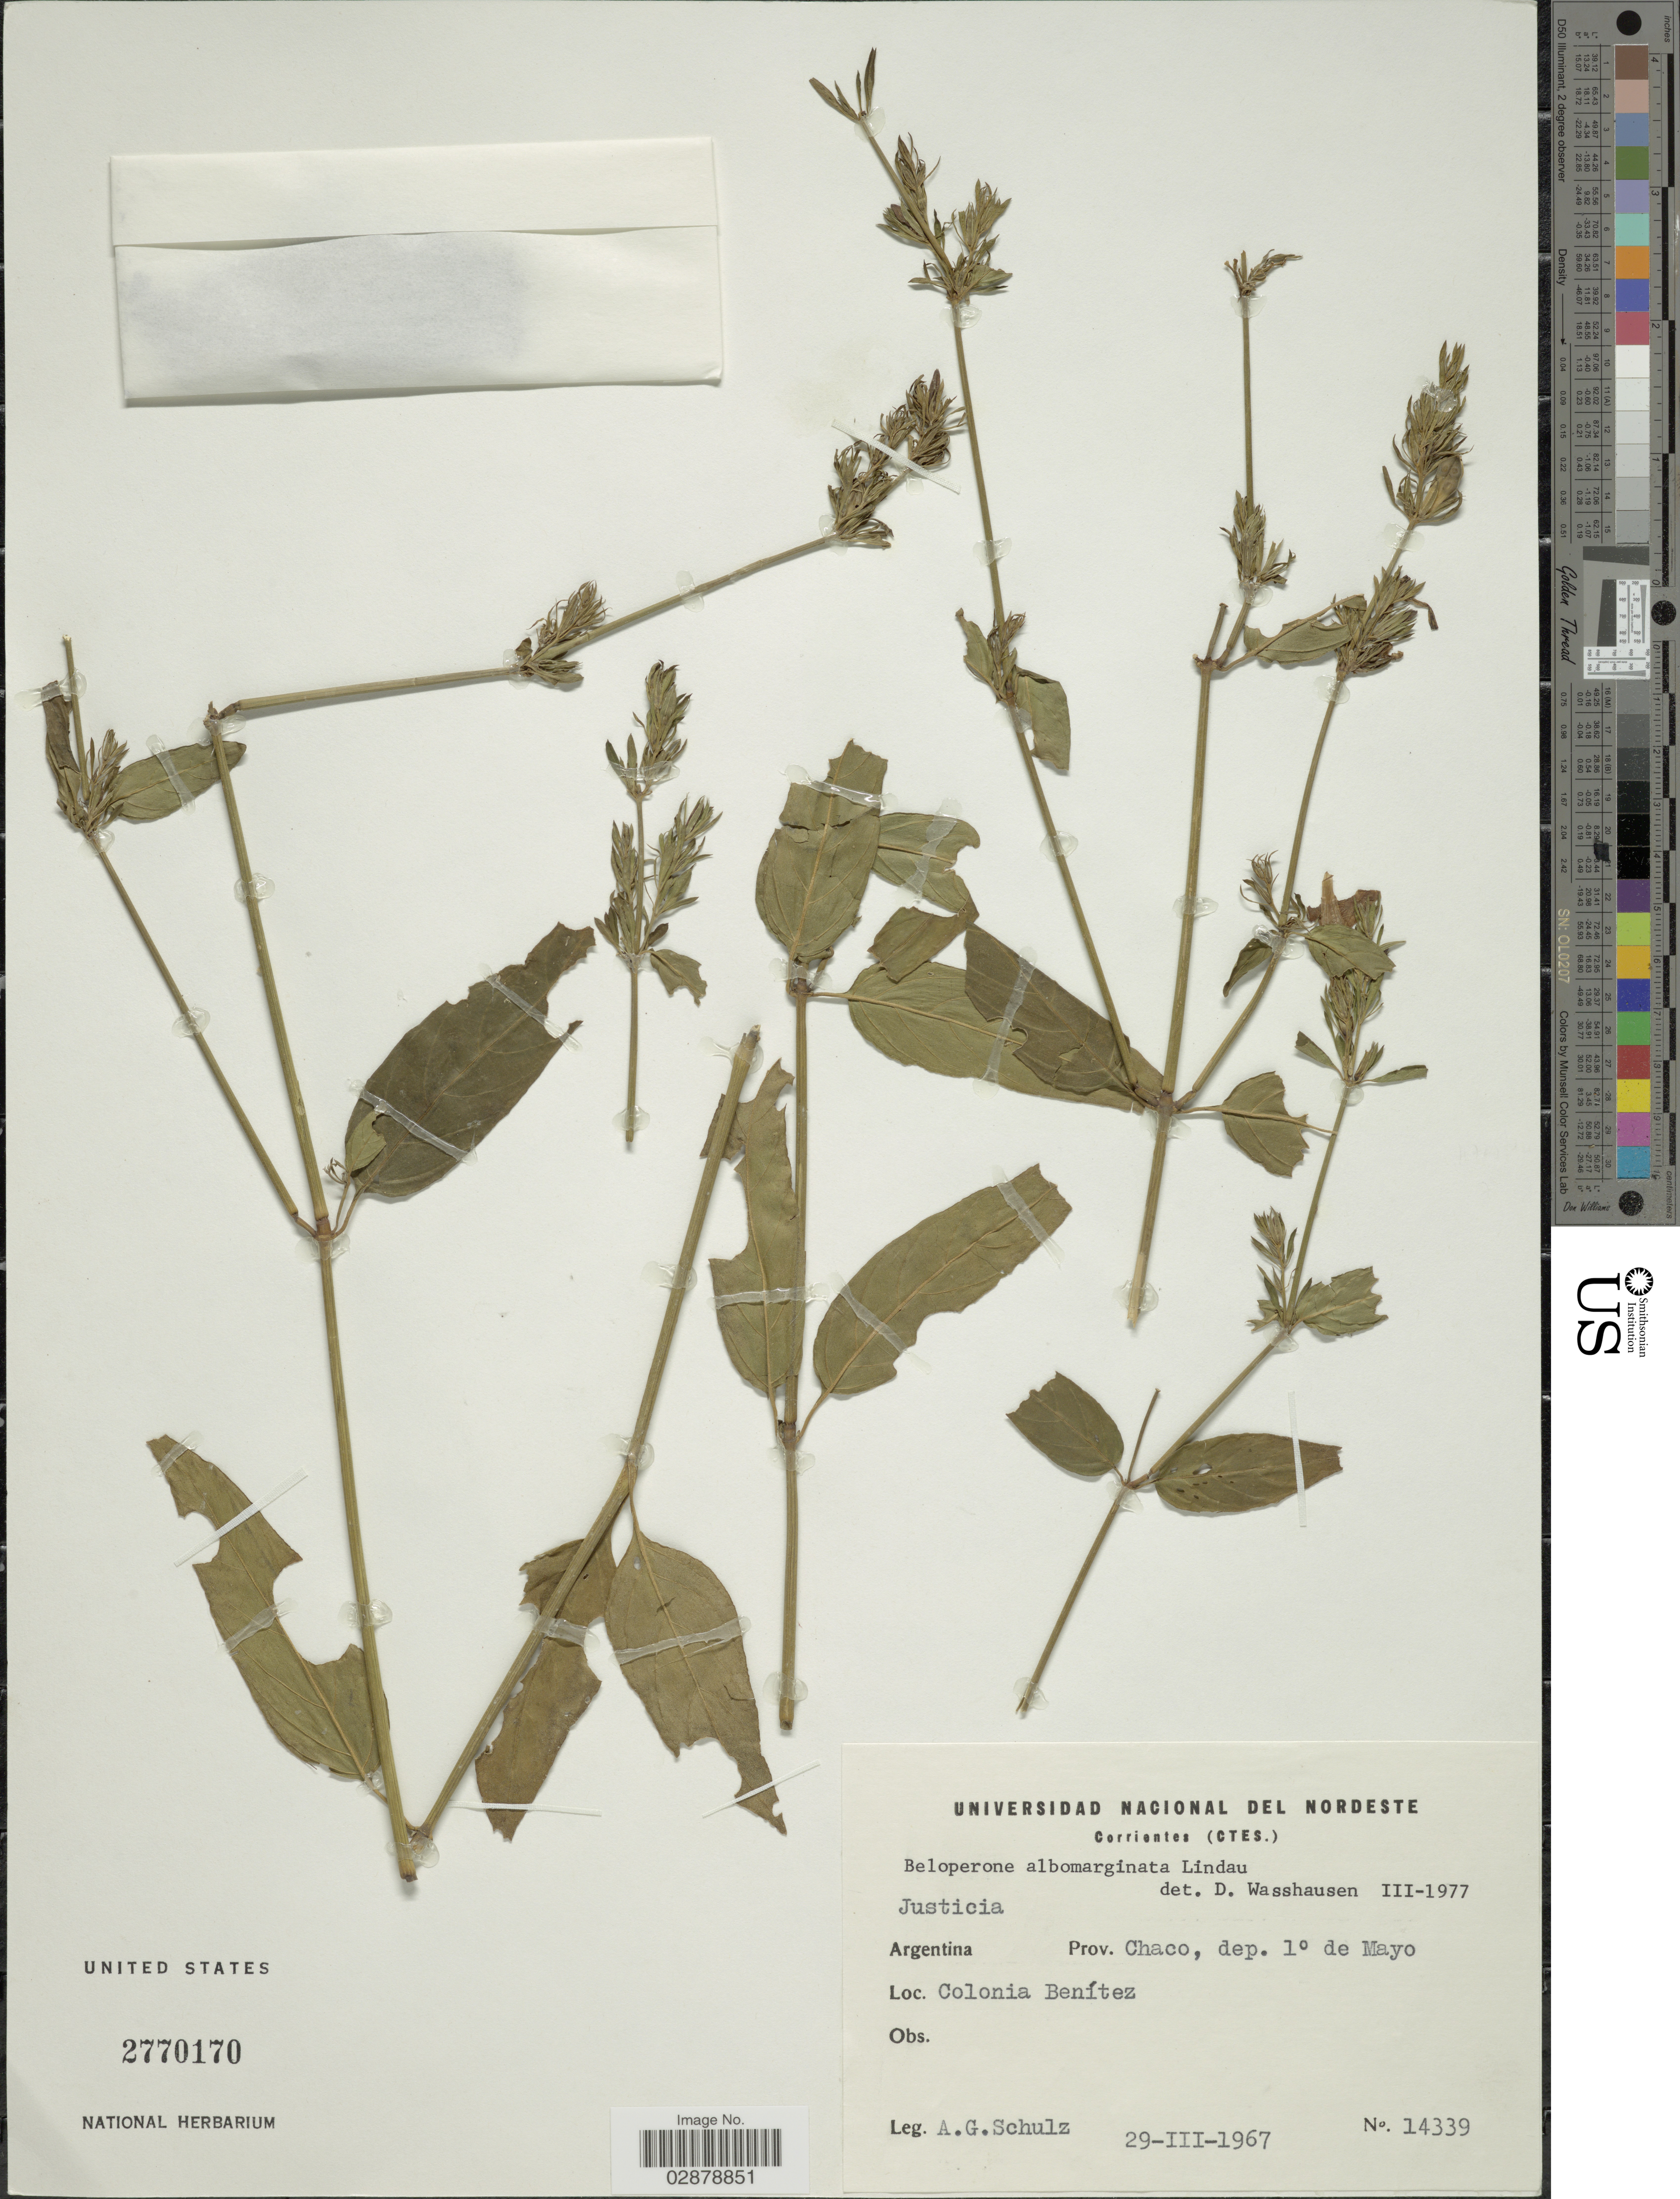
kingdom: Plantae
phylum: Tracheophyta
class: Magnoliopsida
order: Lamiales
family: Acanthaceae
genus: Justicia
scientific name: Justicia dumetorum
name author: Morong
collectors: A. G. Schulz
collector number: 14339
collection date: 1967-03-29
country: Argentina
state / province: Chaco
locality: Dep. 1° de Mayo. Colonia Benítez.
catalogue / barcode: US 2770170